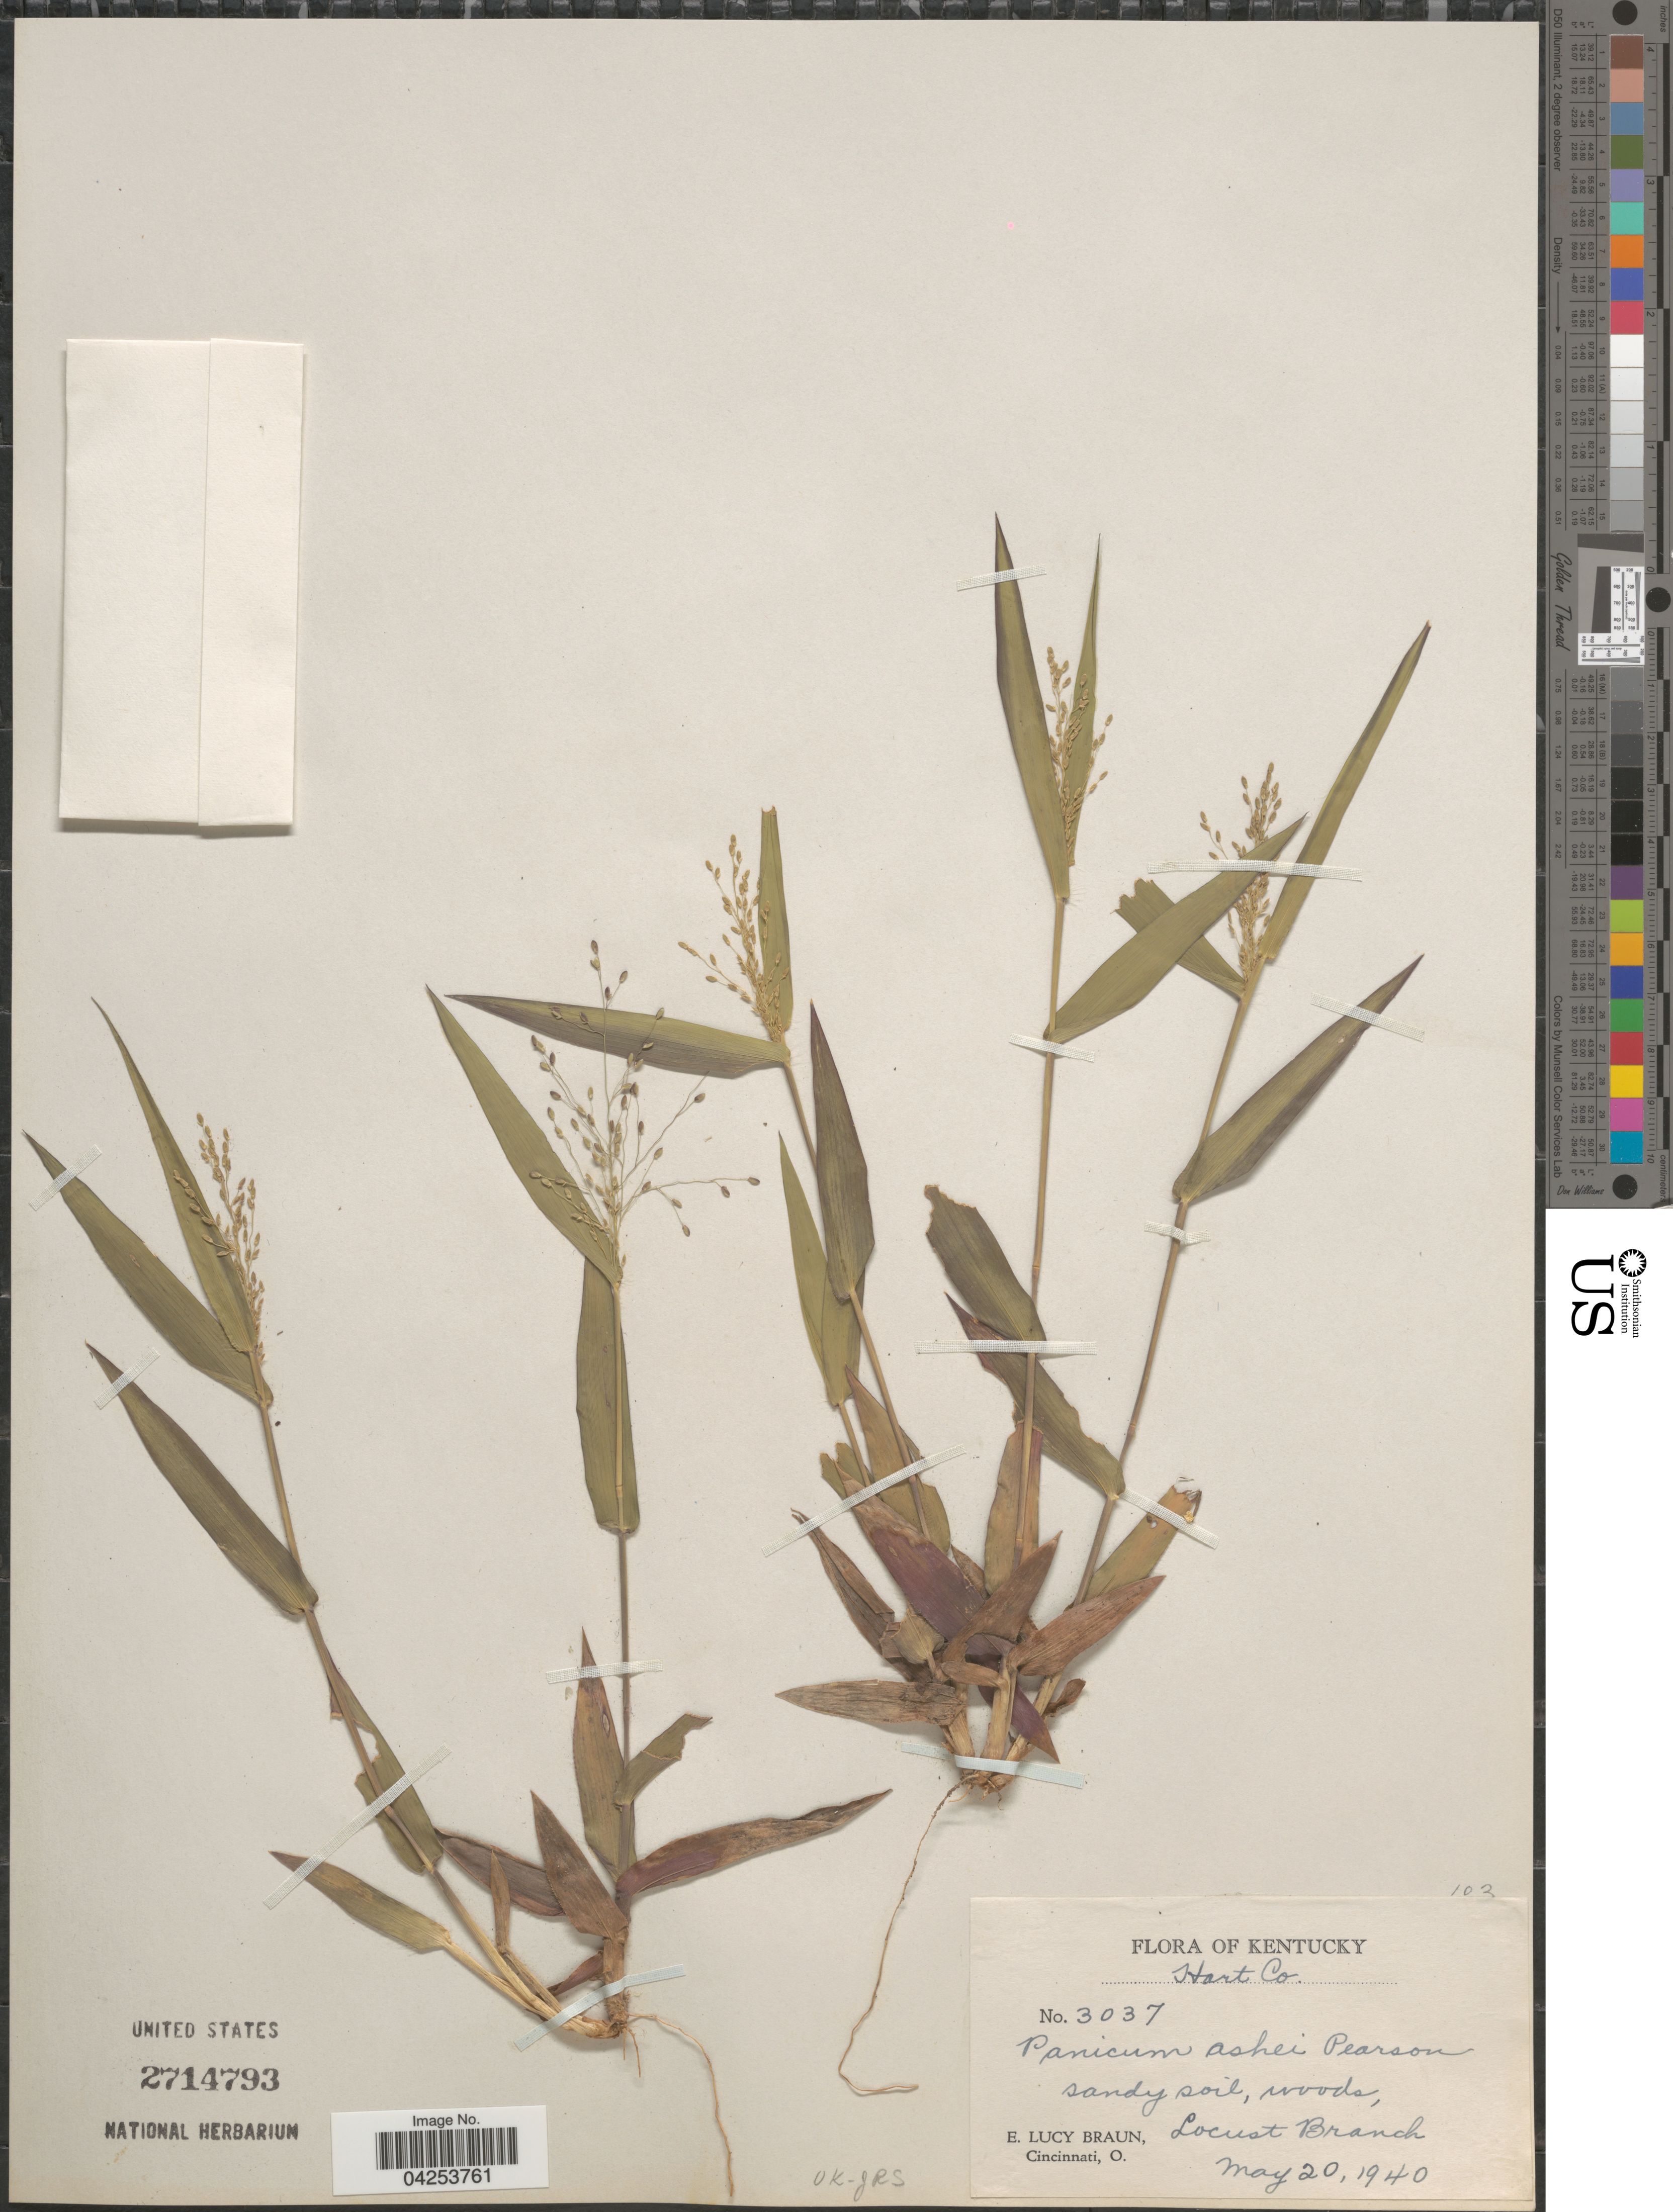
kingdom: Plantae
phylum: Tracheophyta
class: Liliopsida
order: Poales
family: Poaceae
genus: Dichanthelium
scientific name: Dichanthelium commutatum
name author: (Schult.) Gould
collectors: E. L. Braun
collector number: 3037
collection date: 1940-05-20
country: United States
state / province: Kentucky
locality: Hart Co. Sandy soil, woods, Locust Branch.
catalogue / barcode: US 2714793